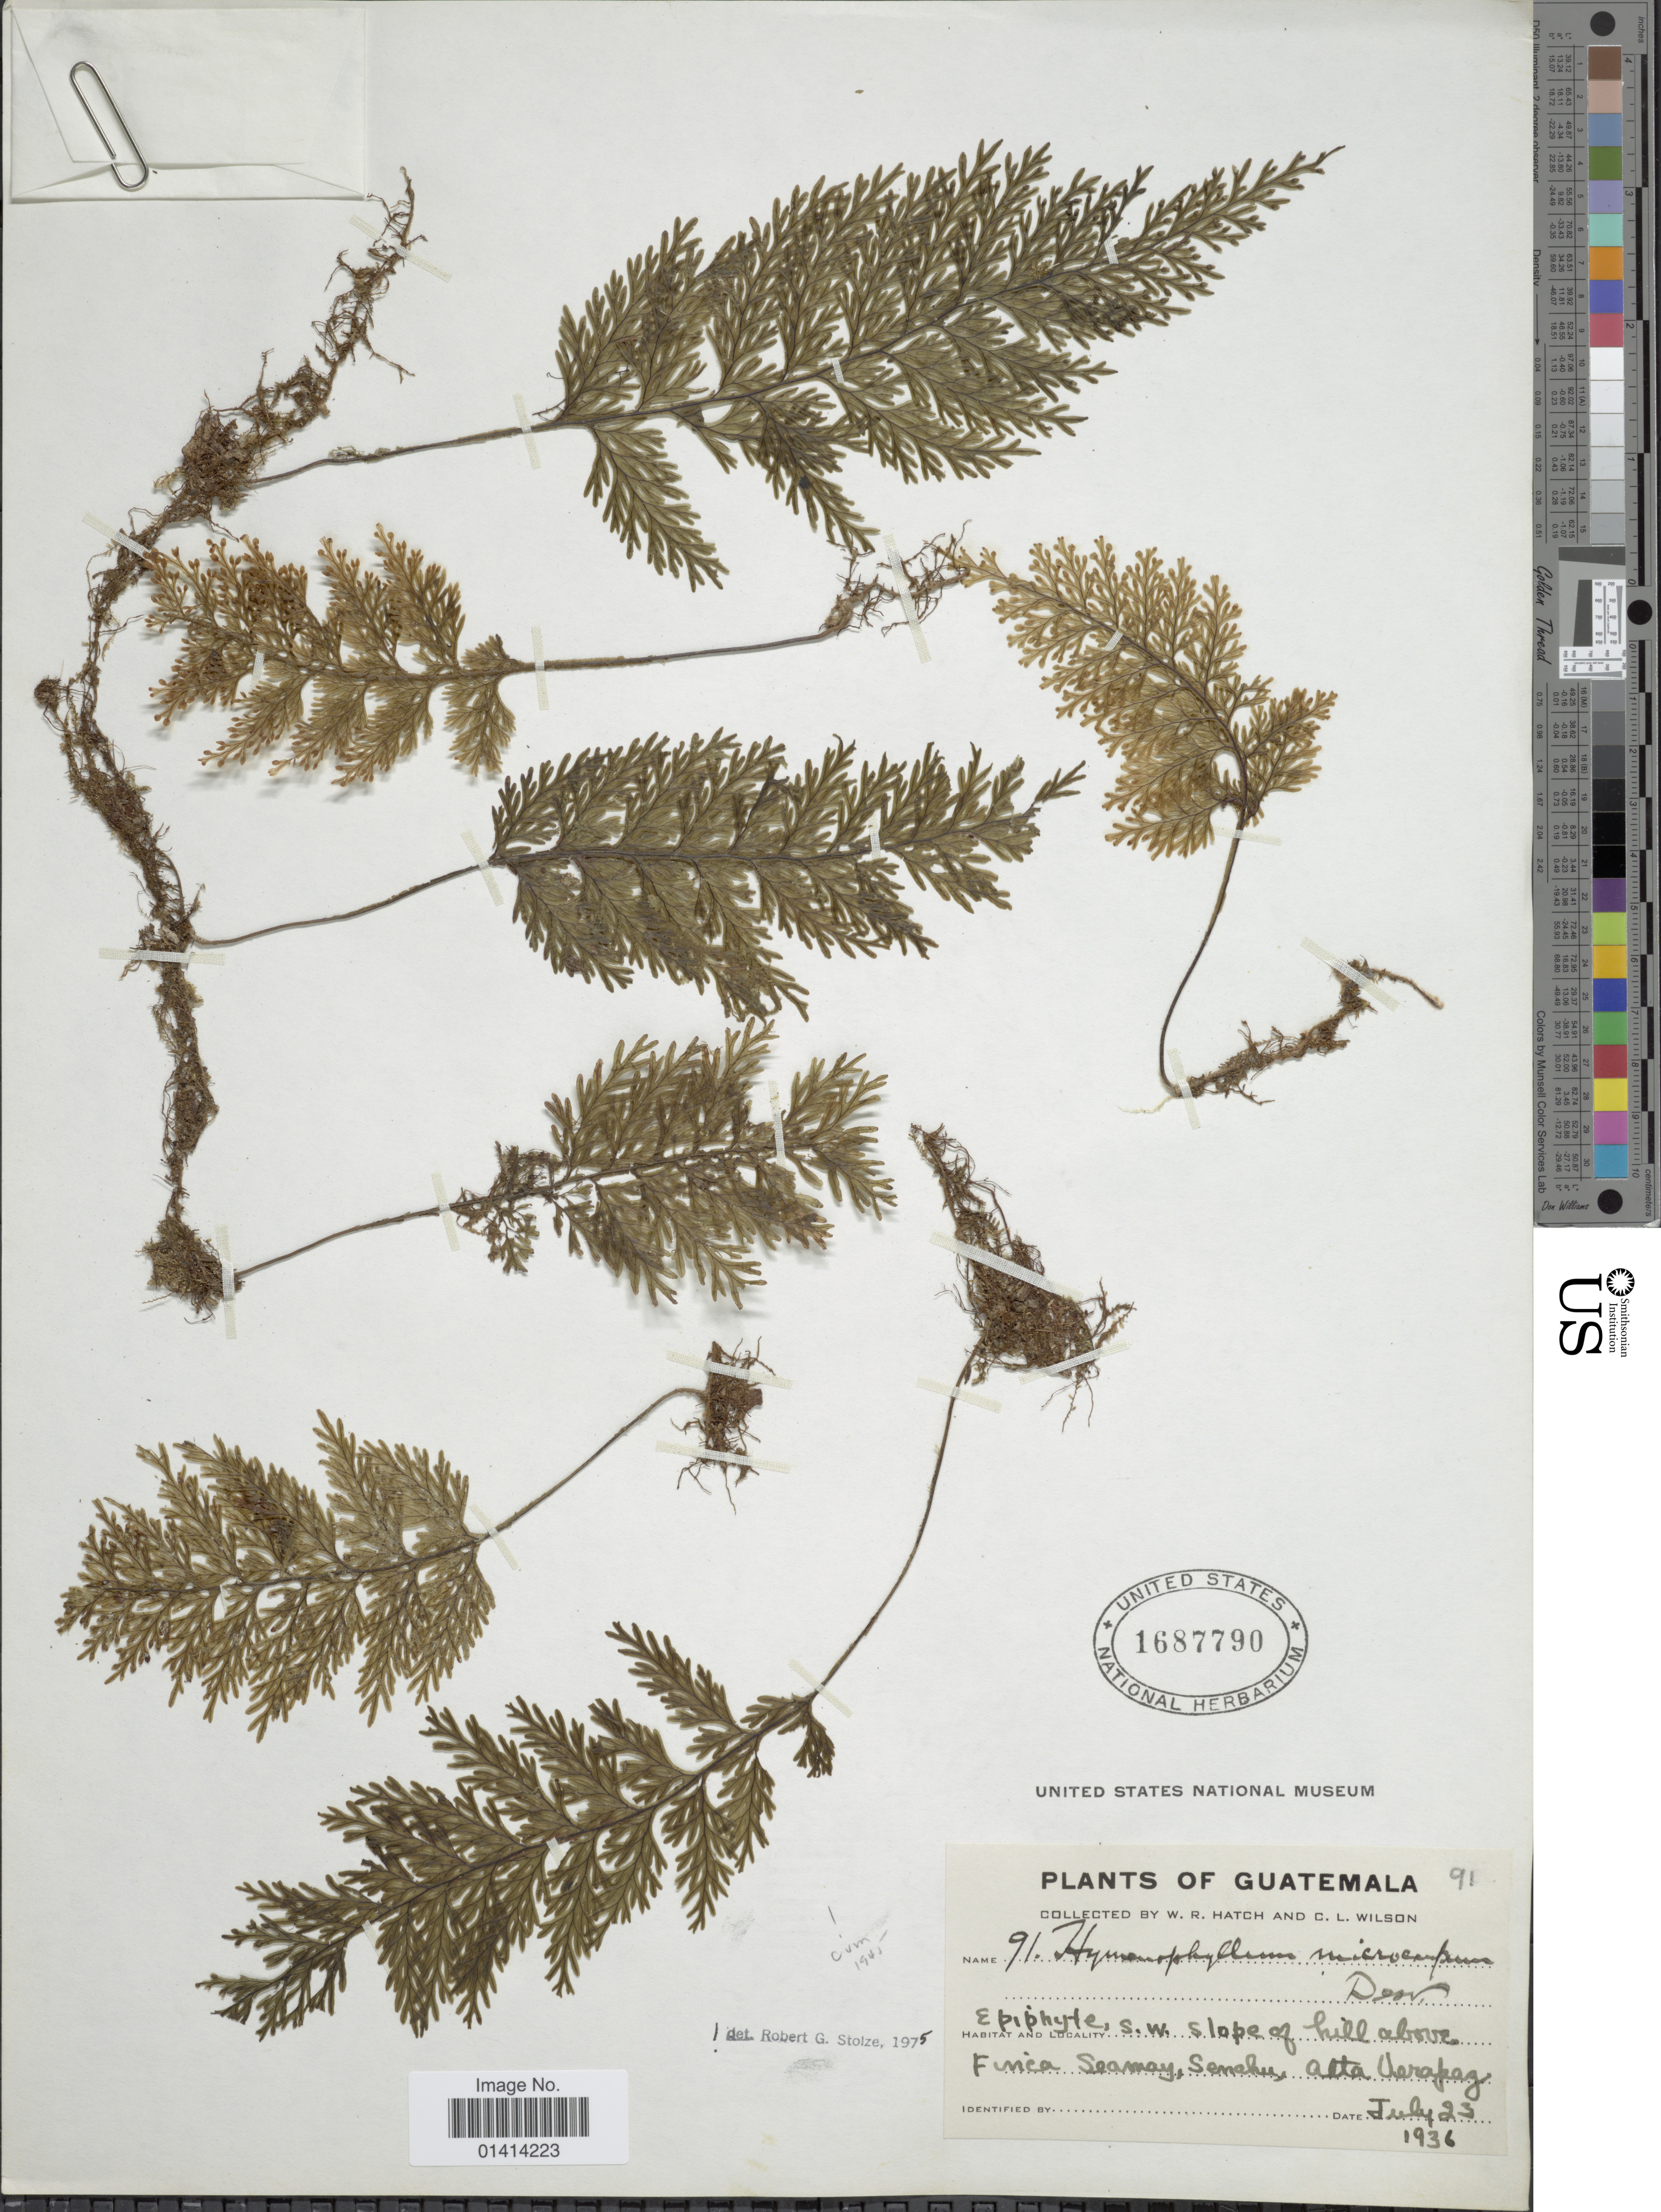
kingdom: Plantae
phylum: Tracheophyta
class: Polypodiopsida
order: Hymenophyllales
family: Hymenophyllaceae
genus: Hymenophyllum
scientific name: Hymenophyllum microcarpum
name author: (Desv.) Lellinger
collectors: W. Hatch & C. L. Wilson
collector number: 91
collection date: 1936-07-23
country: Guatemala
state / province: Alta Verapaz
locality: S.w. slope of hill above Finca Seamay, Senahu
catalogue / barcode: US 1687790